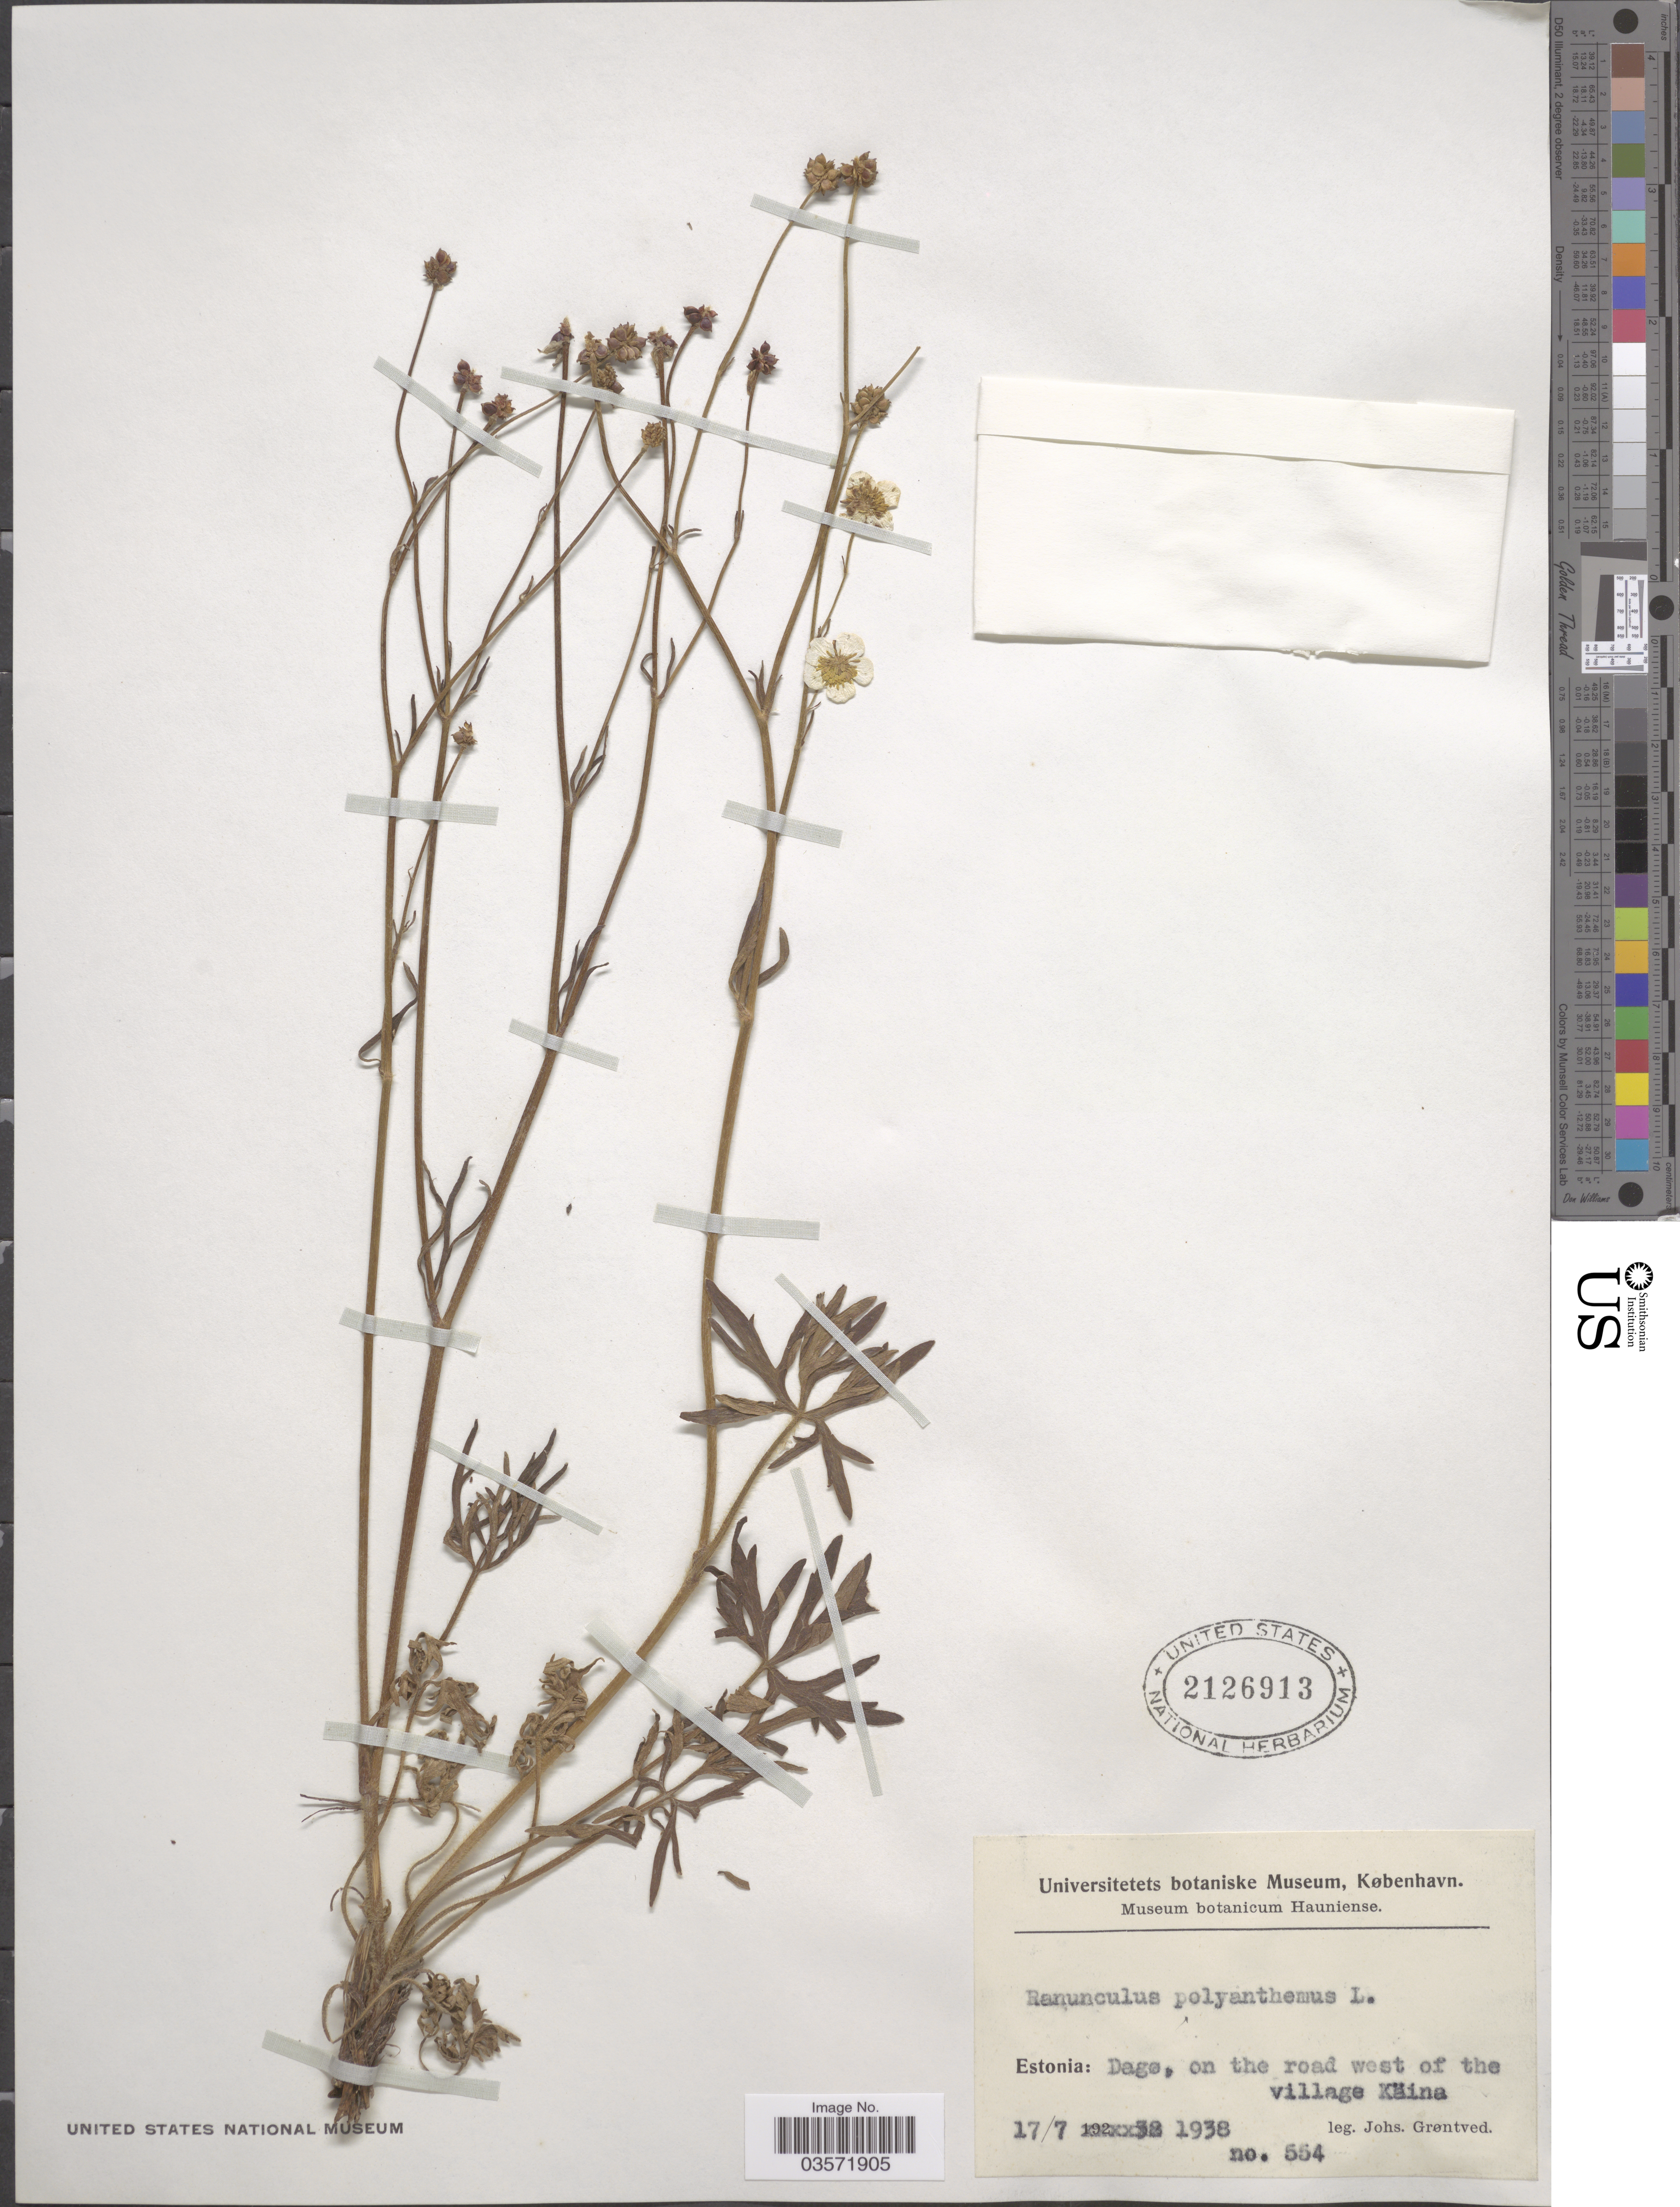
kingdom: Plantae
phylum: Tracheophyta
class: Magnoliopsida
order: Ranunculales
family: Ranunculaceae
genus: Ranunculus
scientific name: Ranunculus polyanthemos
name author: L.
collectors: J. Grontved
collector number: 554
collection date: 1938-07-17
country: Estonia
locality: Dagø, on the road west of the village Käina.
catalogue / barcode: US 2126913